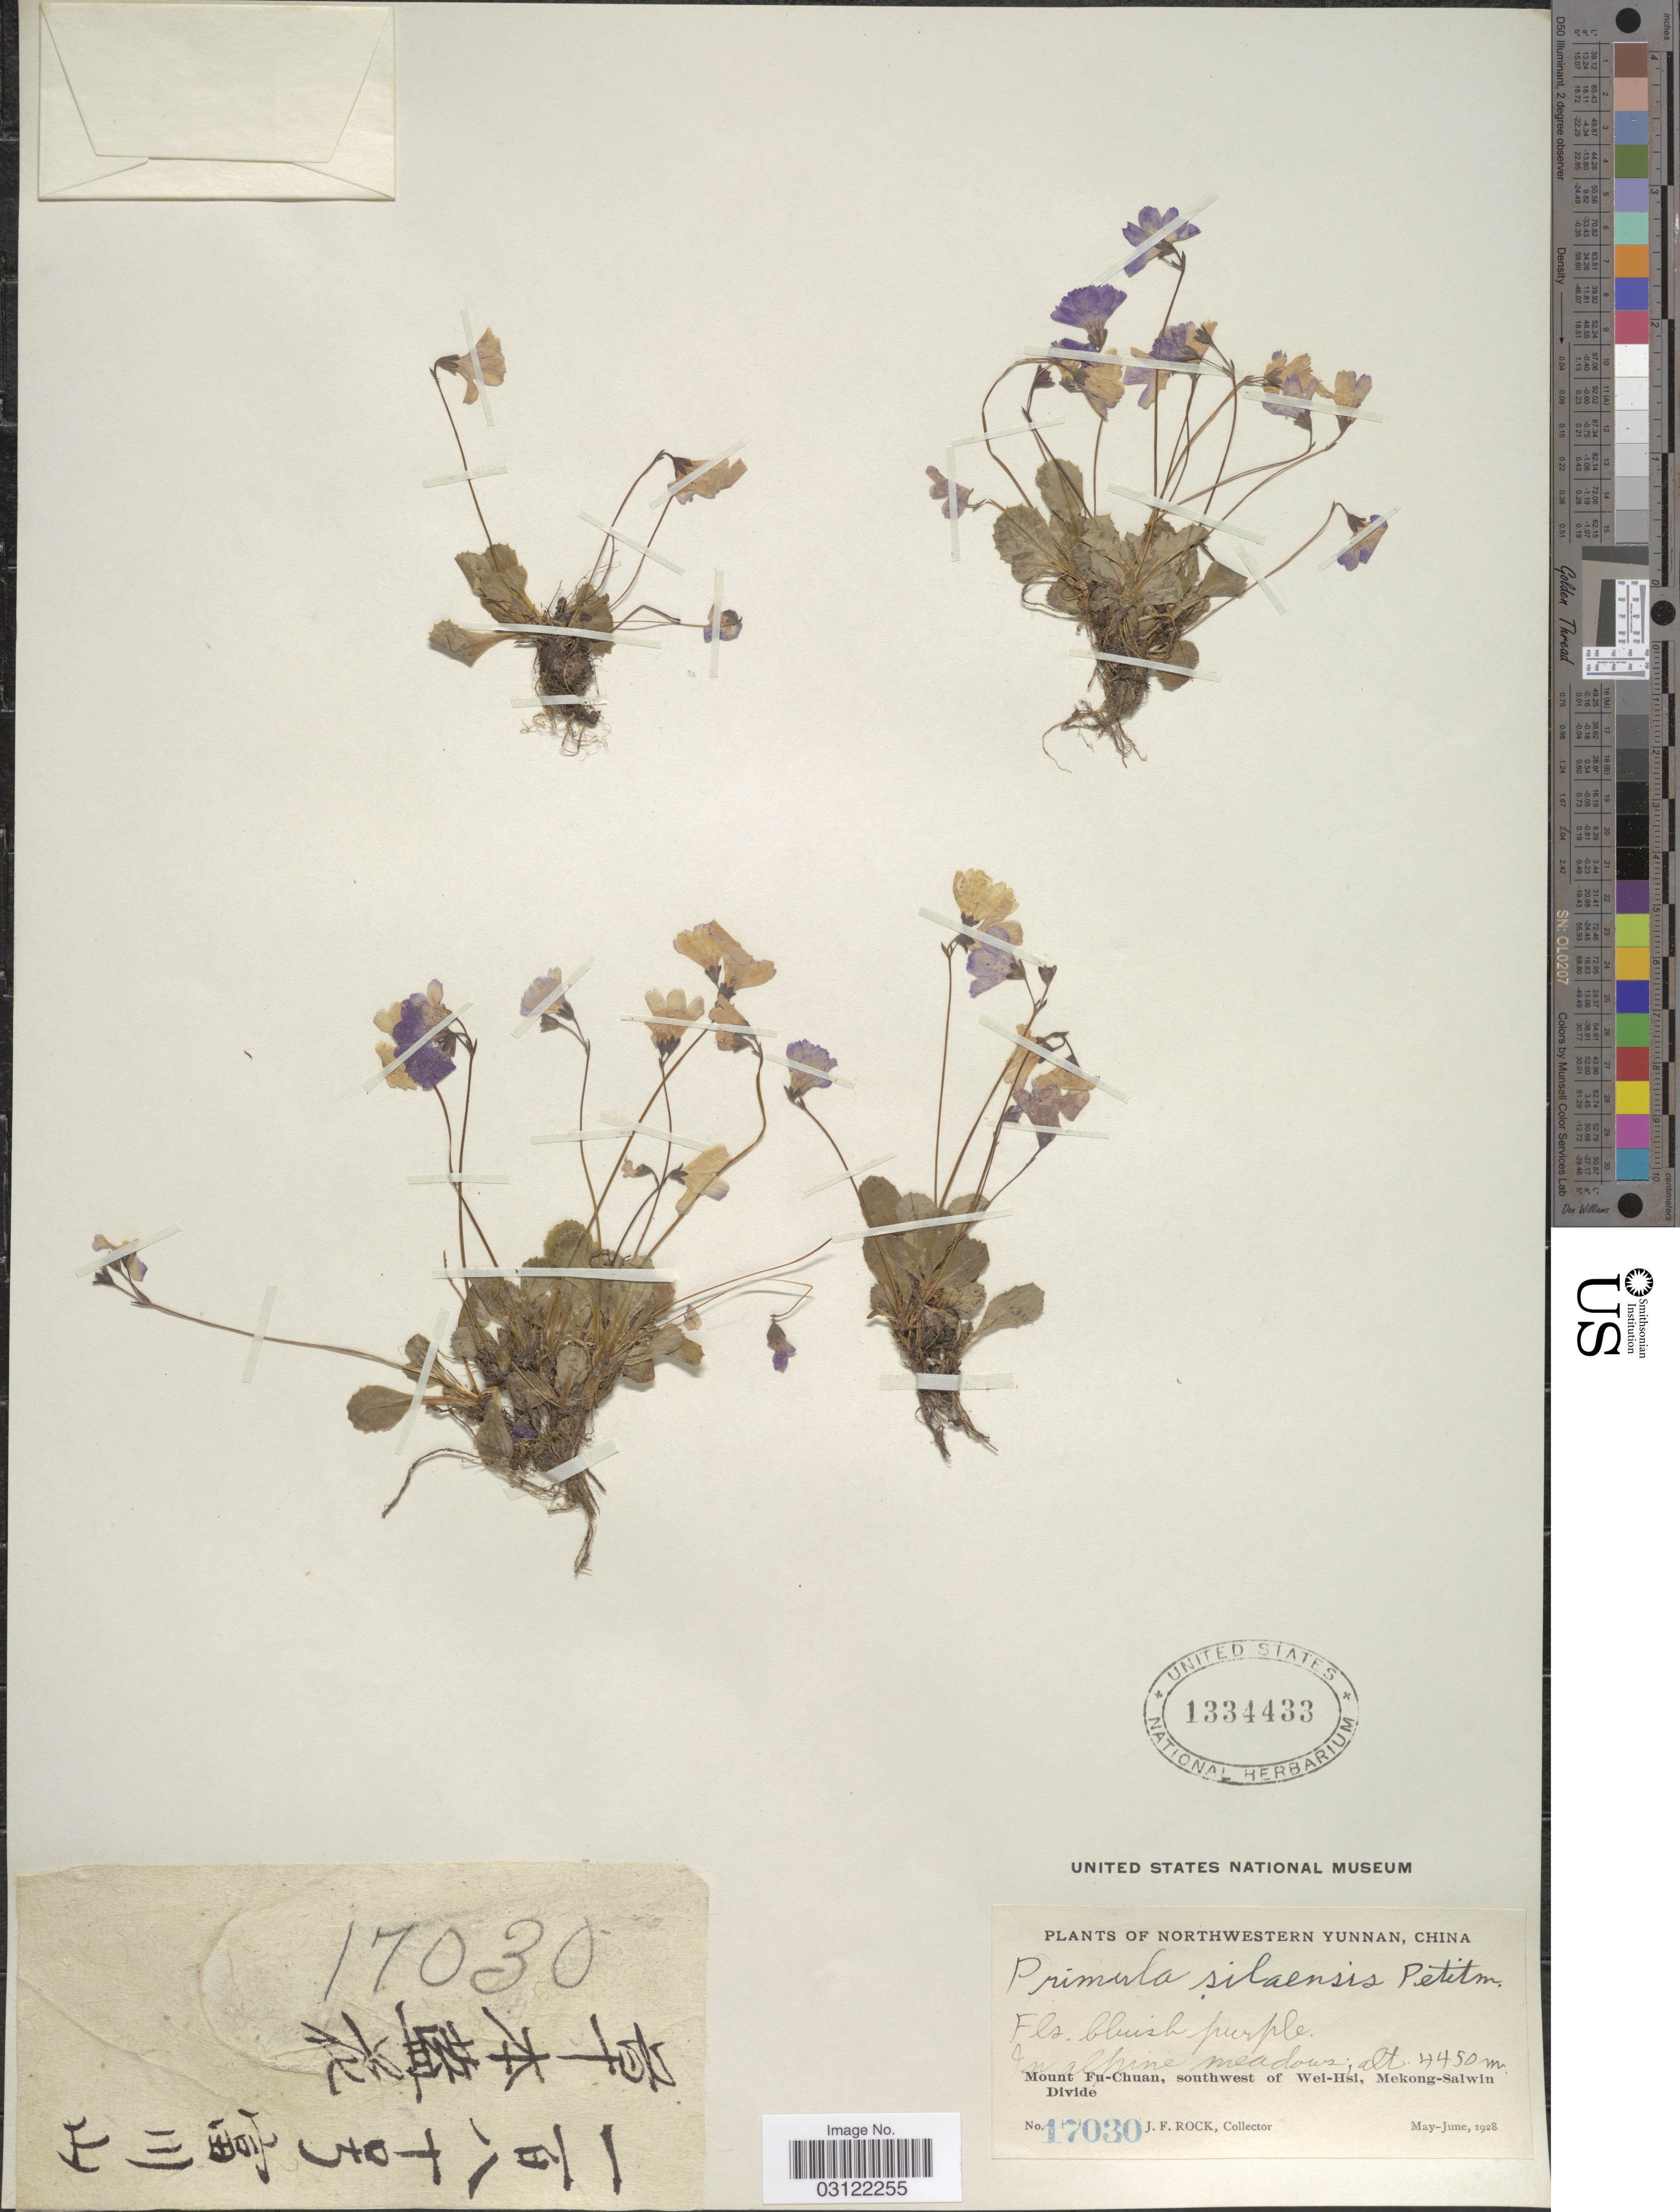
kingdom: Plantae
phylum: Tracheophyta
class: Magnoliopsida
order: Ericales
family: Primulaceae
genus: Primula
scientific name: Primula silaensis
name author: Petitm.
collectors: J. Rock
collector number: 17030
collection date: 1928-05/1928-06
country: China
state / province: Yunnan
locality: Northwestern Yunnan. Mount Fu-Chuan, southwest of Wei-Hsi, Mekong-Salwin Divide.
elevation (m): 4450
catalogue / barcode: US 1334433